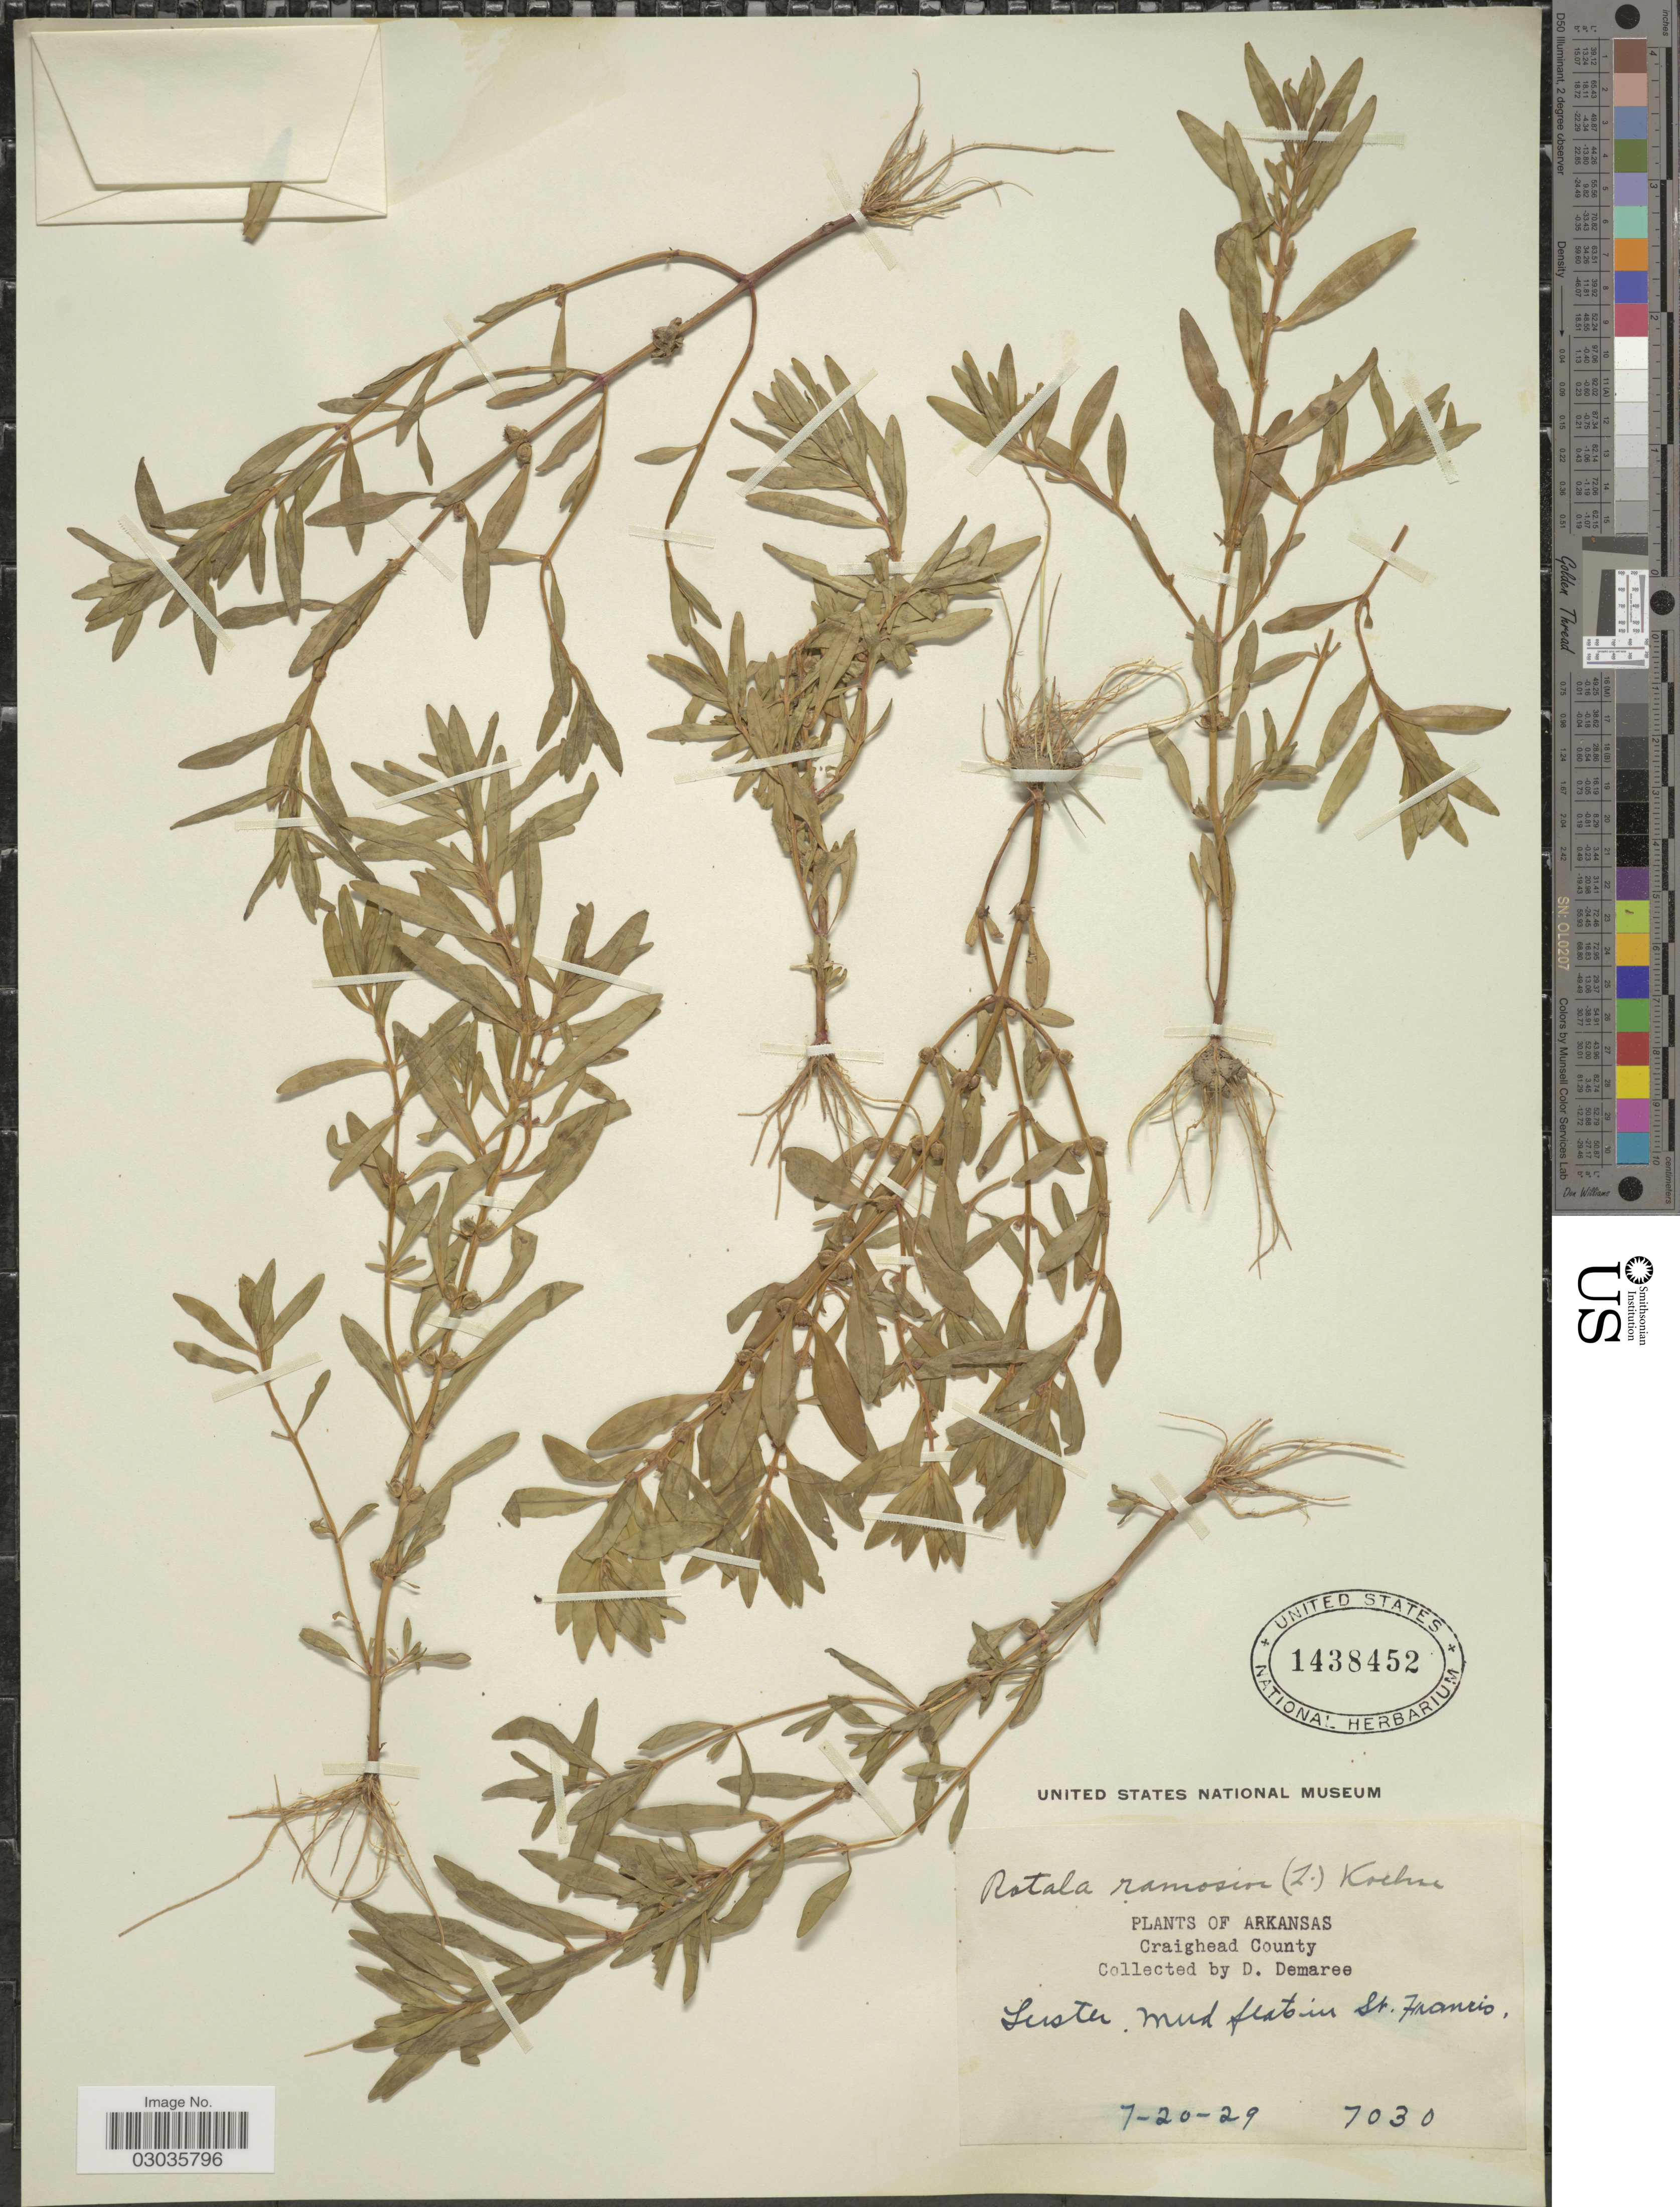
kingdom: Plantae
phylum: Tracheophyta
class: Magnoliopsida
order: Myrtales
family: Lythraceae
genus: Rotala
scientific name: Rotala ramosior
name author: (L.) Koehne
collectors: D. Demaree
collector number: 7030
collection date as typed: Transcribed d/m/y: 20/7/29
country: United States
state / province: Arkansas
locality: Craighead County. Luster. Mud flat in St. Francis.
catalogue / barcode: US 1438452